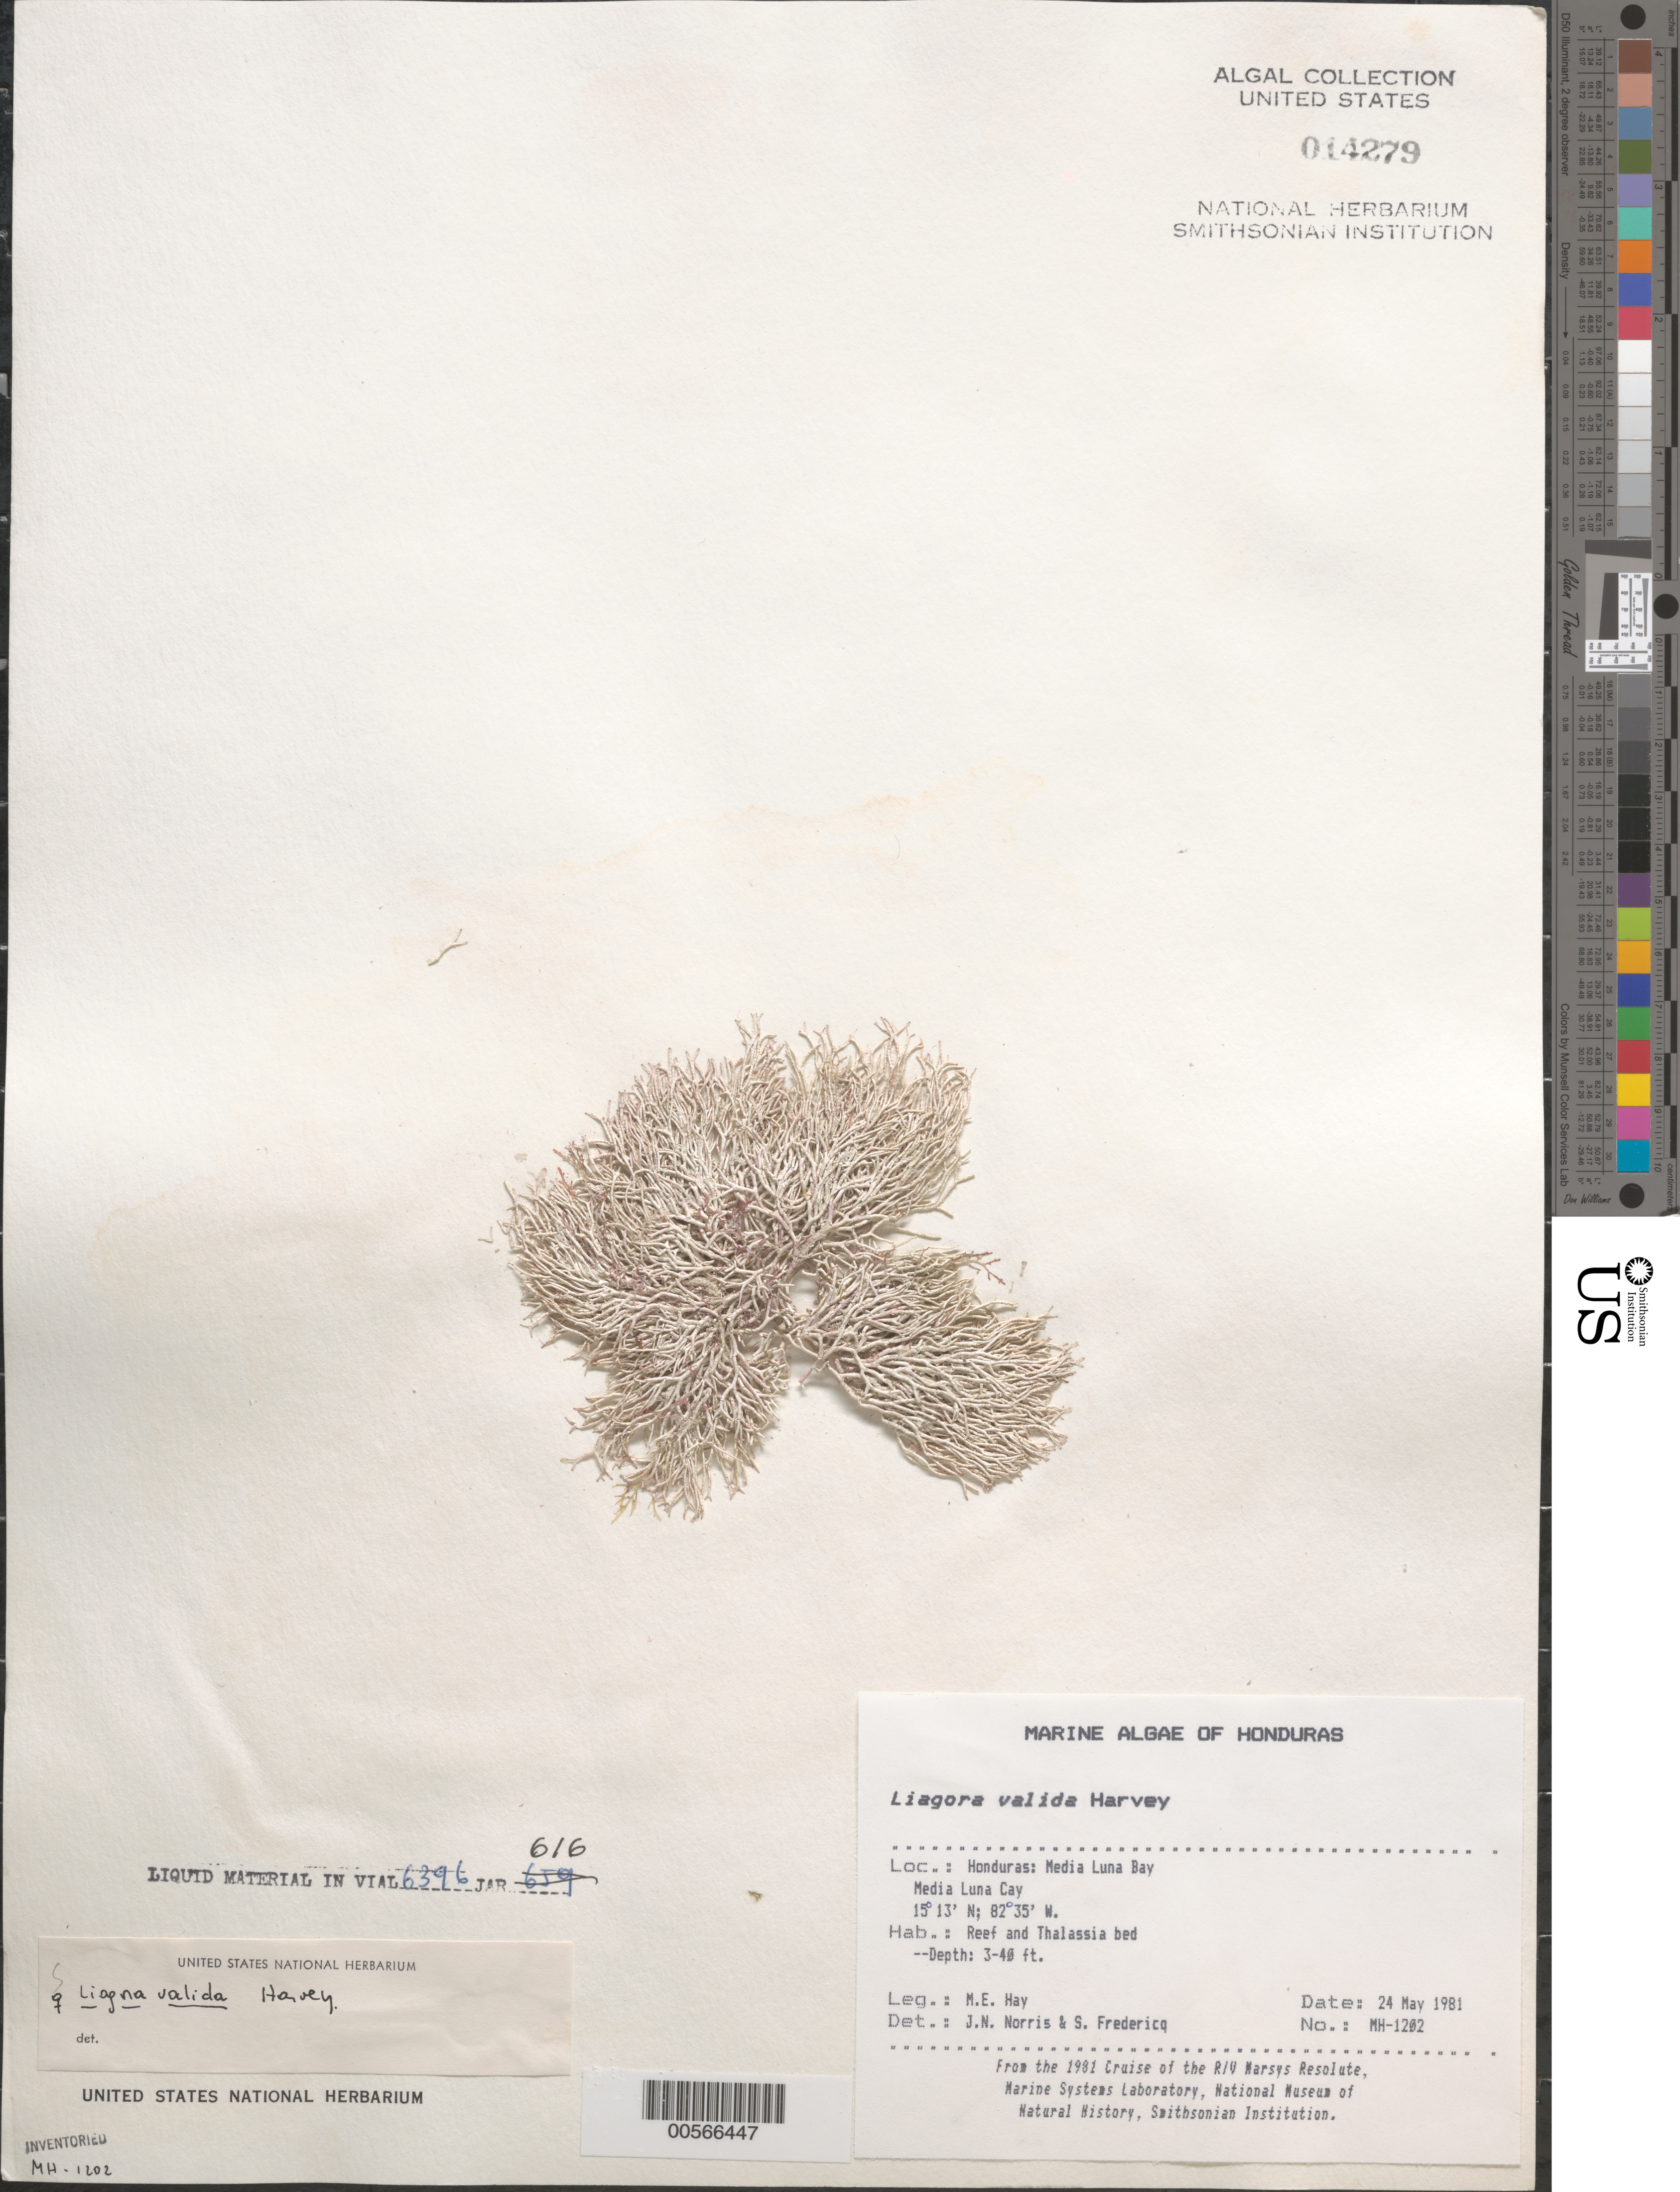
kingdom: Plantae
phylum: Rhodophyta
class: Florideophyceae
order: Nemaliales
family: Liagoraceae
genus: Liagora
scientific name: Liagora valida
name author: Harv.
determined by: Norris, J. N.; Fredericq, S.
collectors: M. E. Hay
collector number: MEH-1202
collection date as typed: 24 May 1981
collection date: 1981-05-24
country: Honduras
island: Media Luna Cay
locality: Media Luna Bay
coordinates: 15 13' N, 82 35' W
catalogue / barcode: US 14279